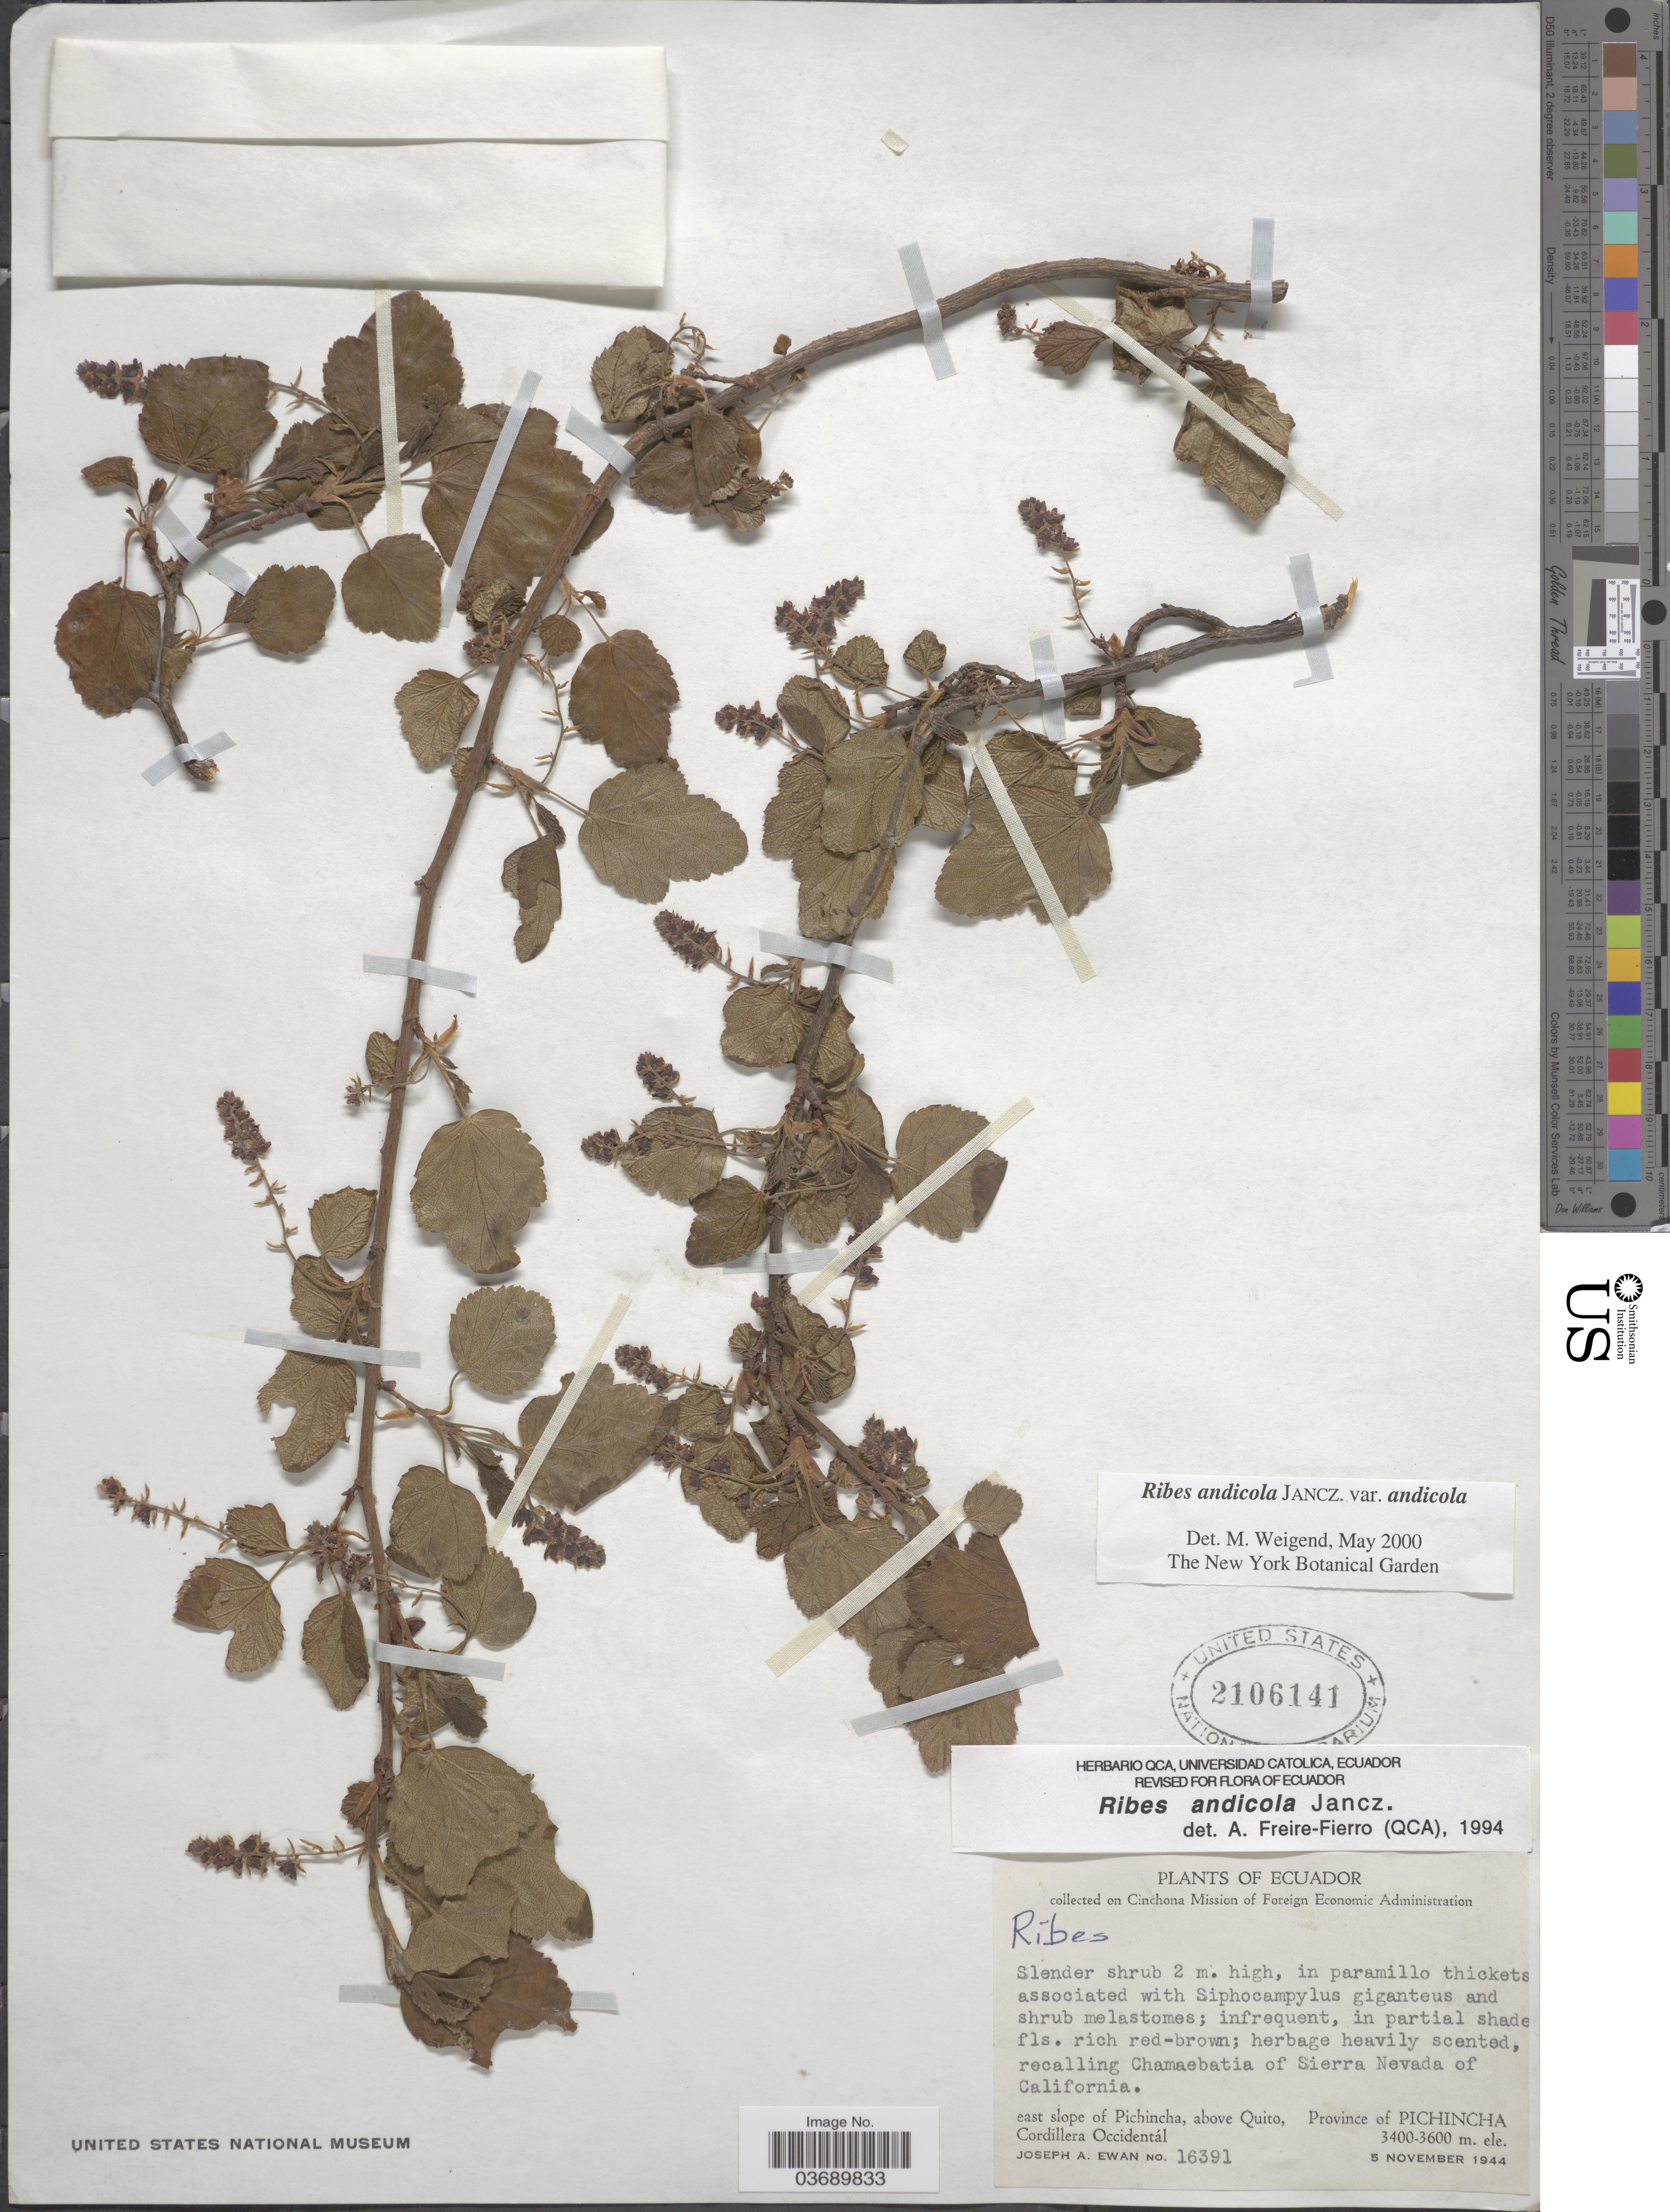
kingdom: Plantae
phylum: Tracheophyta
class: Magnoliopsida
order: Saxifragales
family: Grossulariaceae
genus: Ribes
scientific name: Ribes andicola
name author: Jancz.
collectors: J. A. Ewan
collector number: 16391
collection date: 1944-11-05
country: Ecuador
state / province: Pichincha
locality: East slope of Pichincha, above Quito, Cordillera Occidentál.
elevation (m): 3400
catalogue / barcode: US 2106141